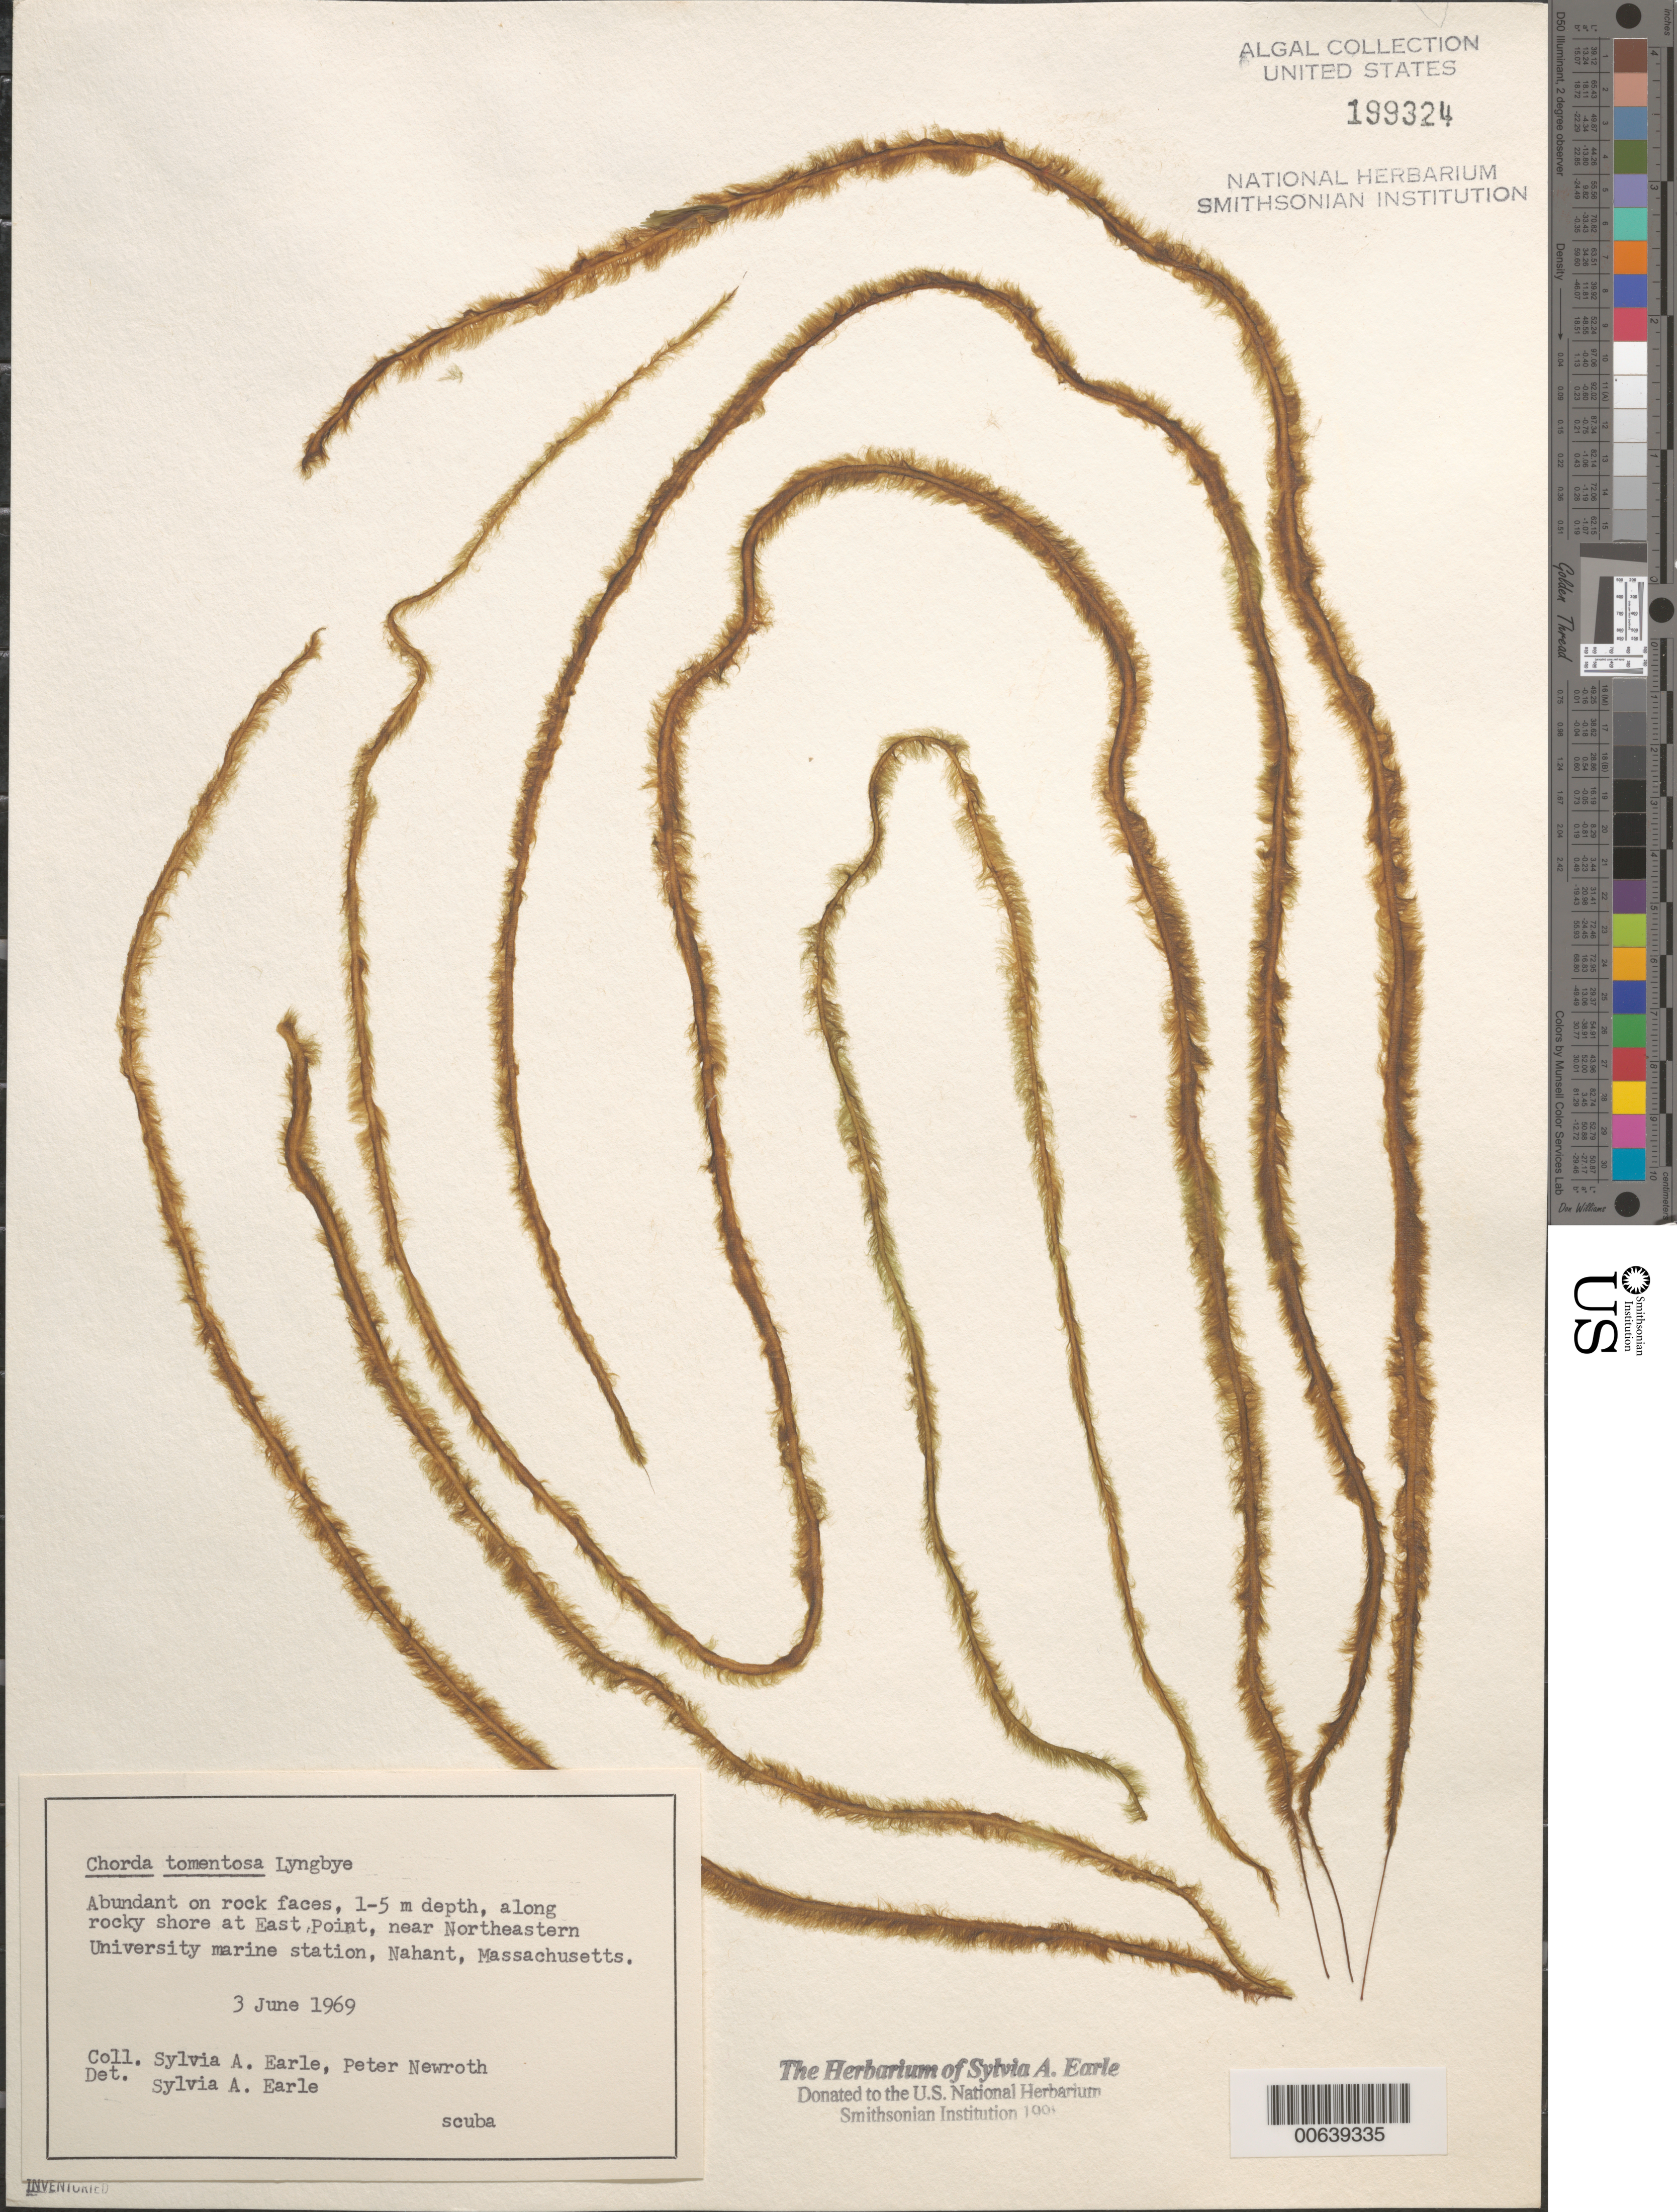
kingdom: Chromista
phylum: Ochrophyta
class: Phaeophyceae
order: Tilopteridales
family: Halosiphonaceae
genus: Halosiphon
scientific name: Halosiphon tomentosus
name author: (Lyngb.) Jaasund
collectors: S. A. Earle & P. R. Newroth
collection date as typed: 03 Jun 1969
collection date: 1969-06-03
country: United States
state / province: Massachusetts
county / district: Essex County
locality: East Point, Nahant, near Northeastern University marine station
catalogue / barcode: US 199324